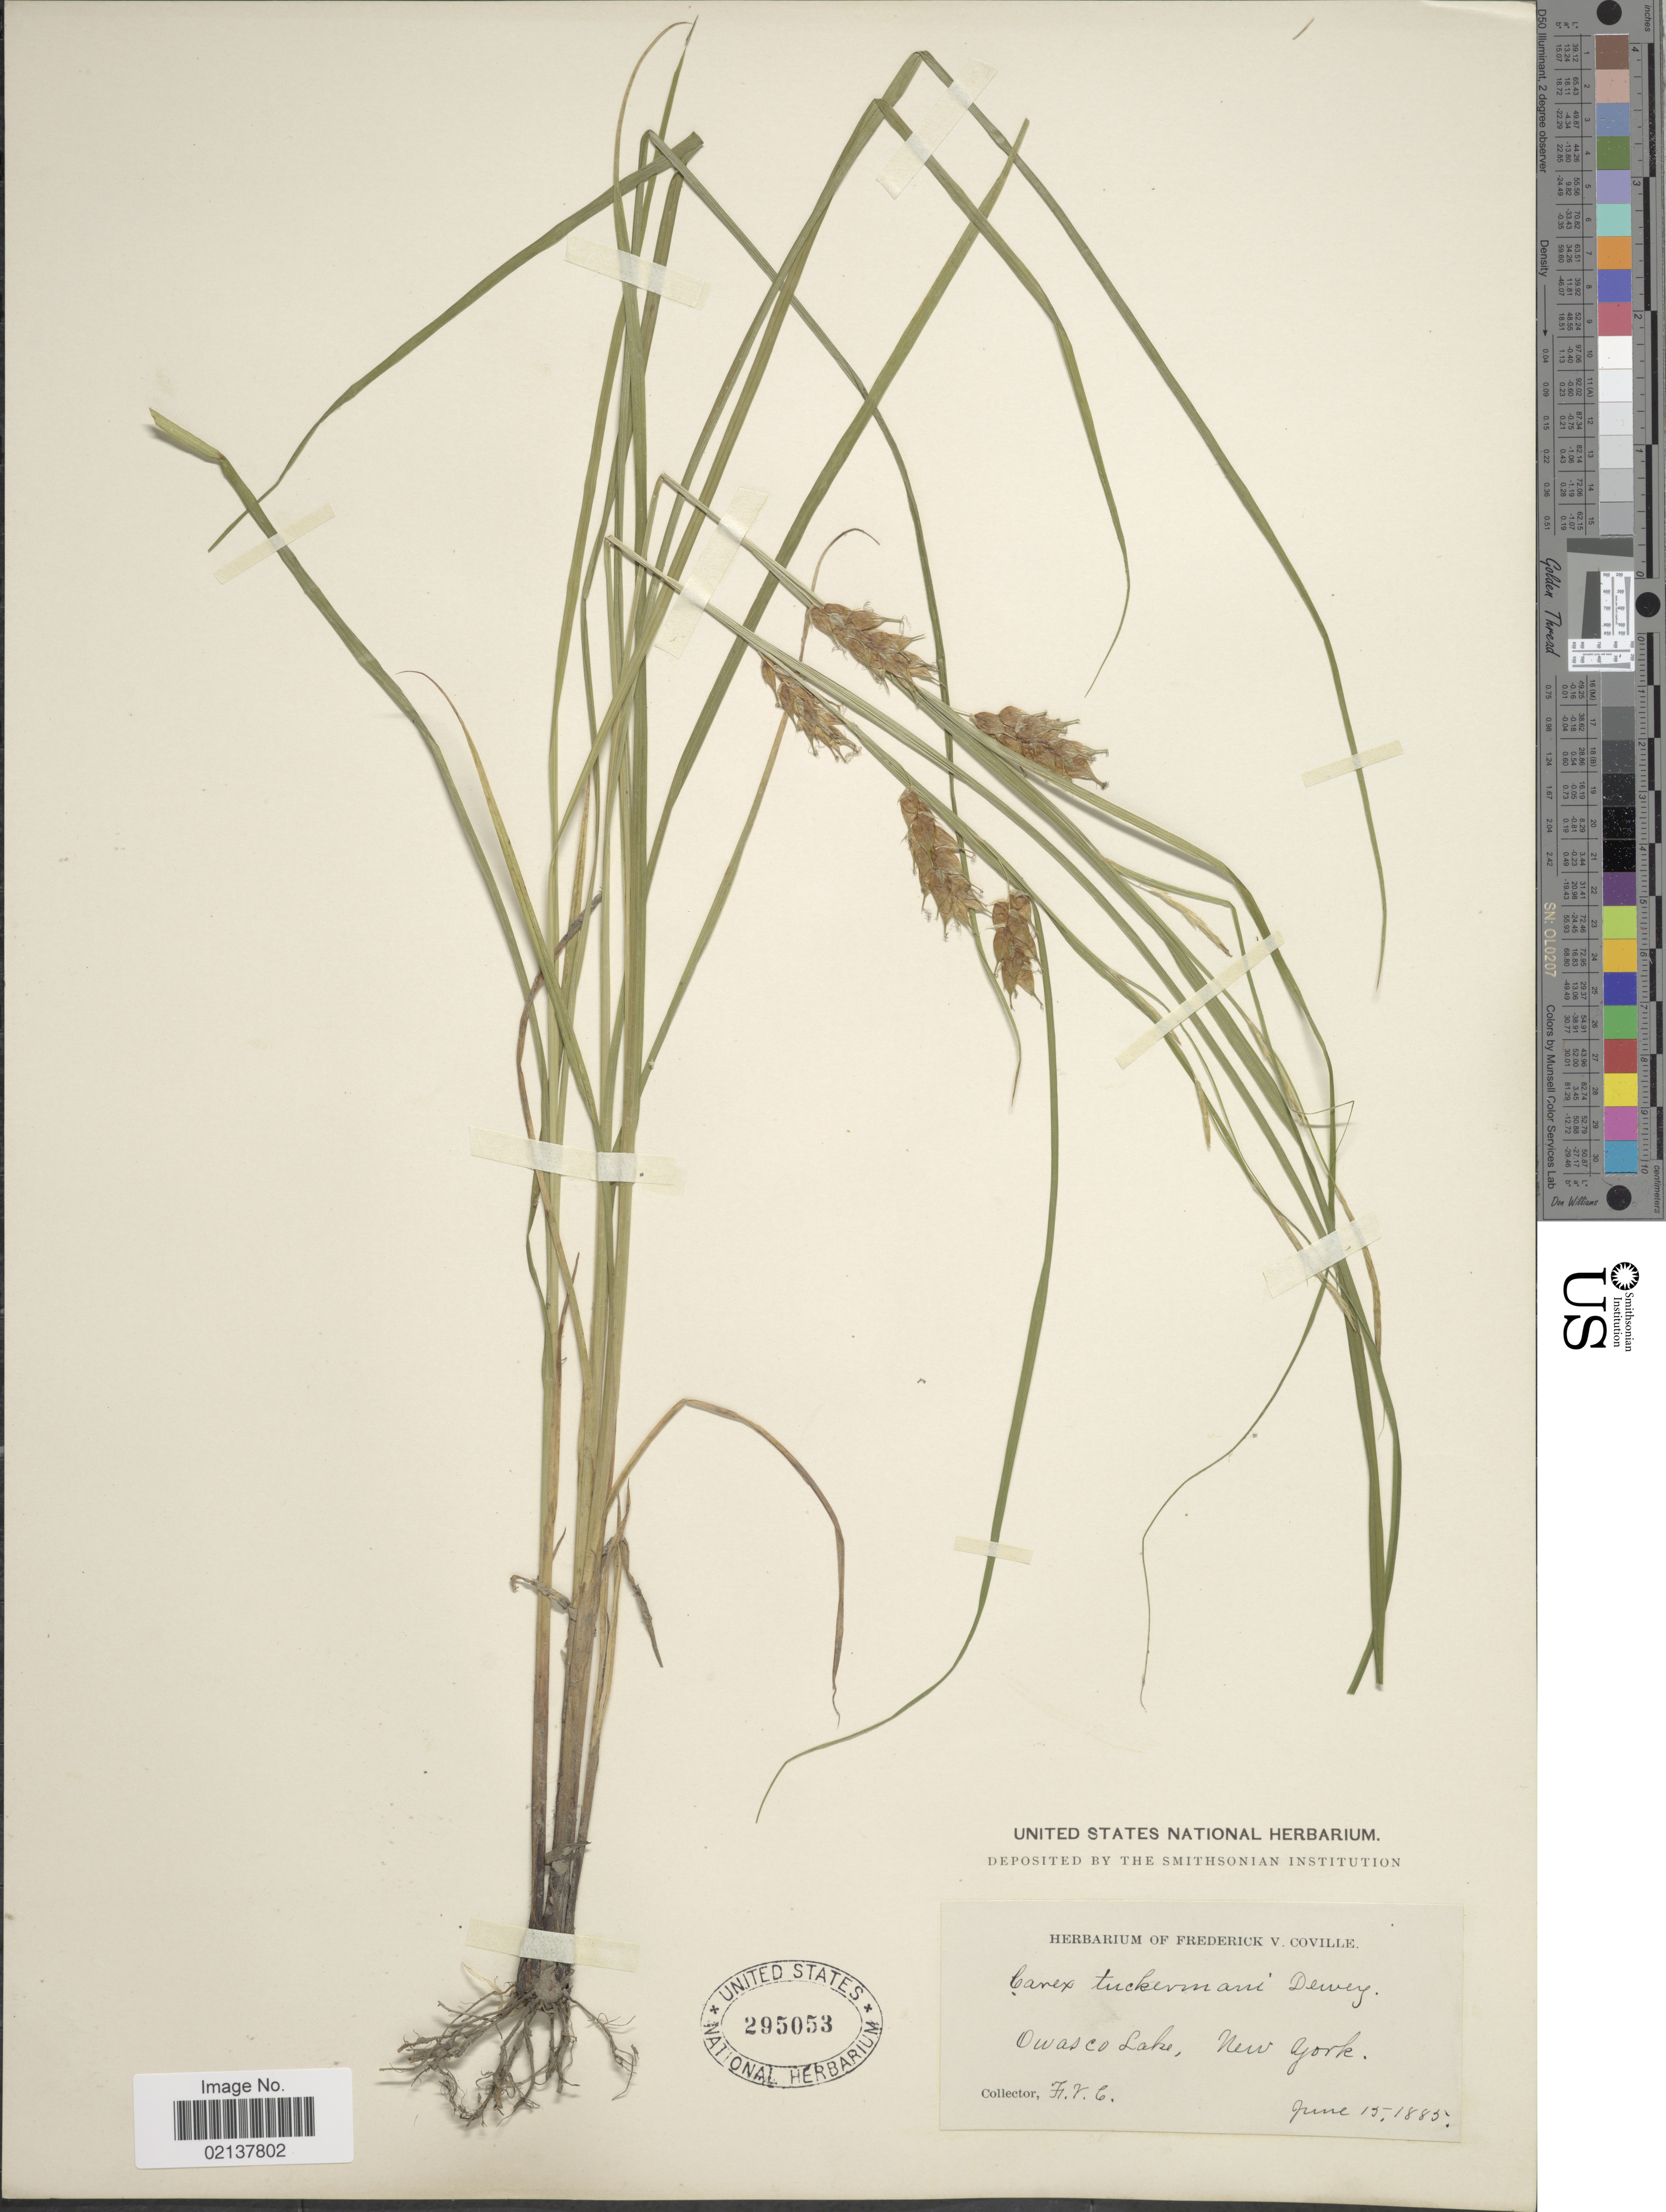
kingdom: Plantae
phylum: Tracheophyta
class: Liliopsida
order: Poales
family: Cyperaceae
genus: Carex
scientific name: Carex tuckermanii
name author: Boott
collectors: F. V. Coville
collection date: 1885-06-15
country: United States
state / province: New York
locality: Owasco Lake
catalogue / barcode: US 295053